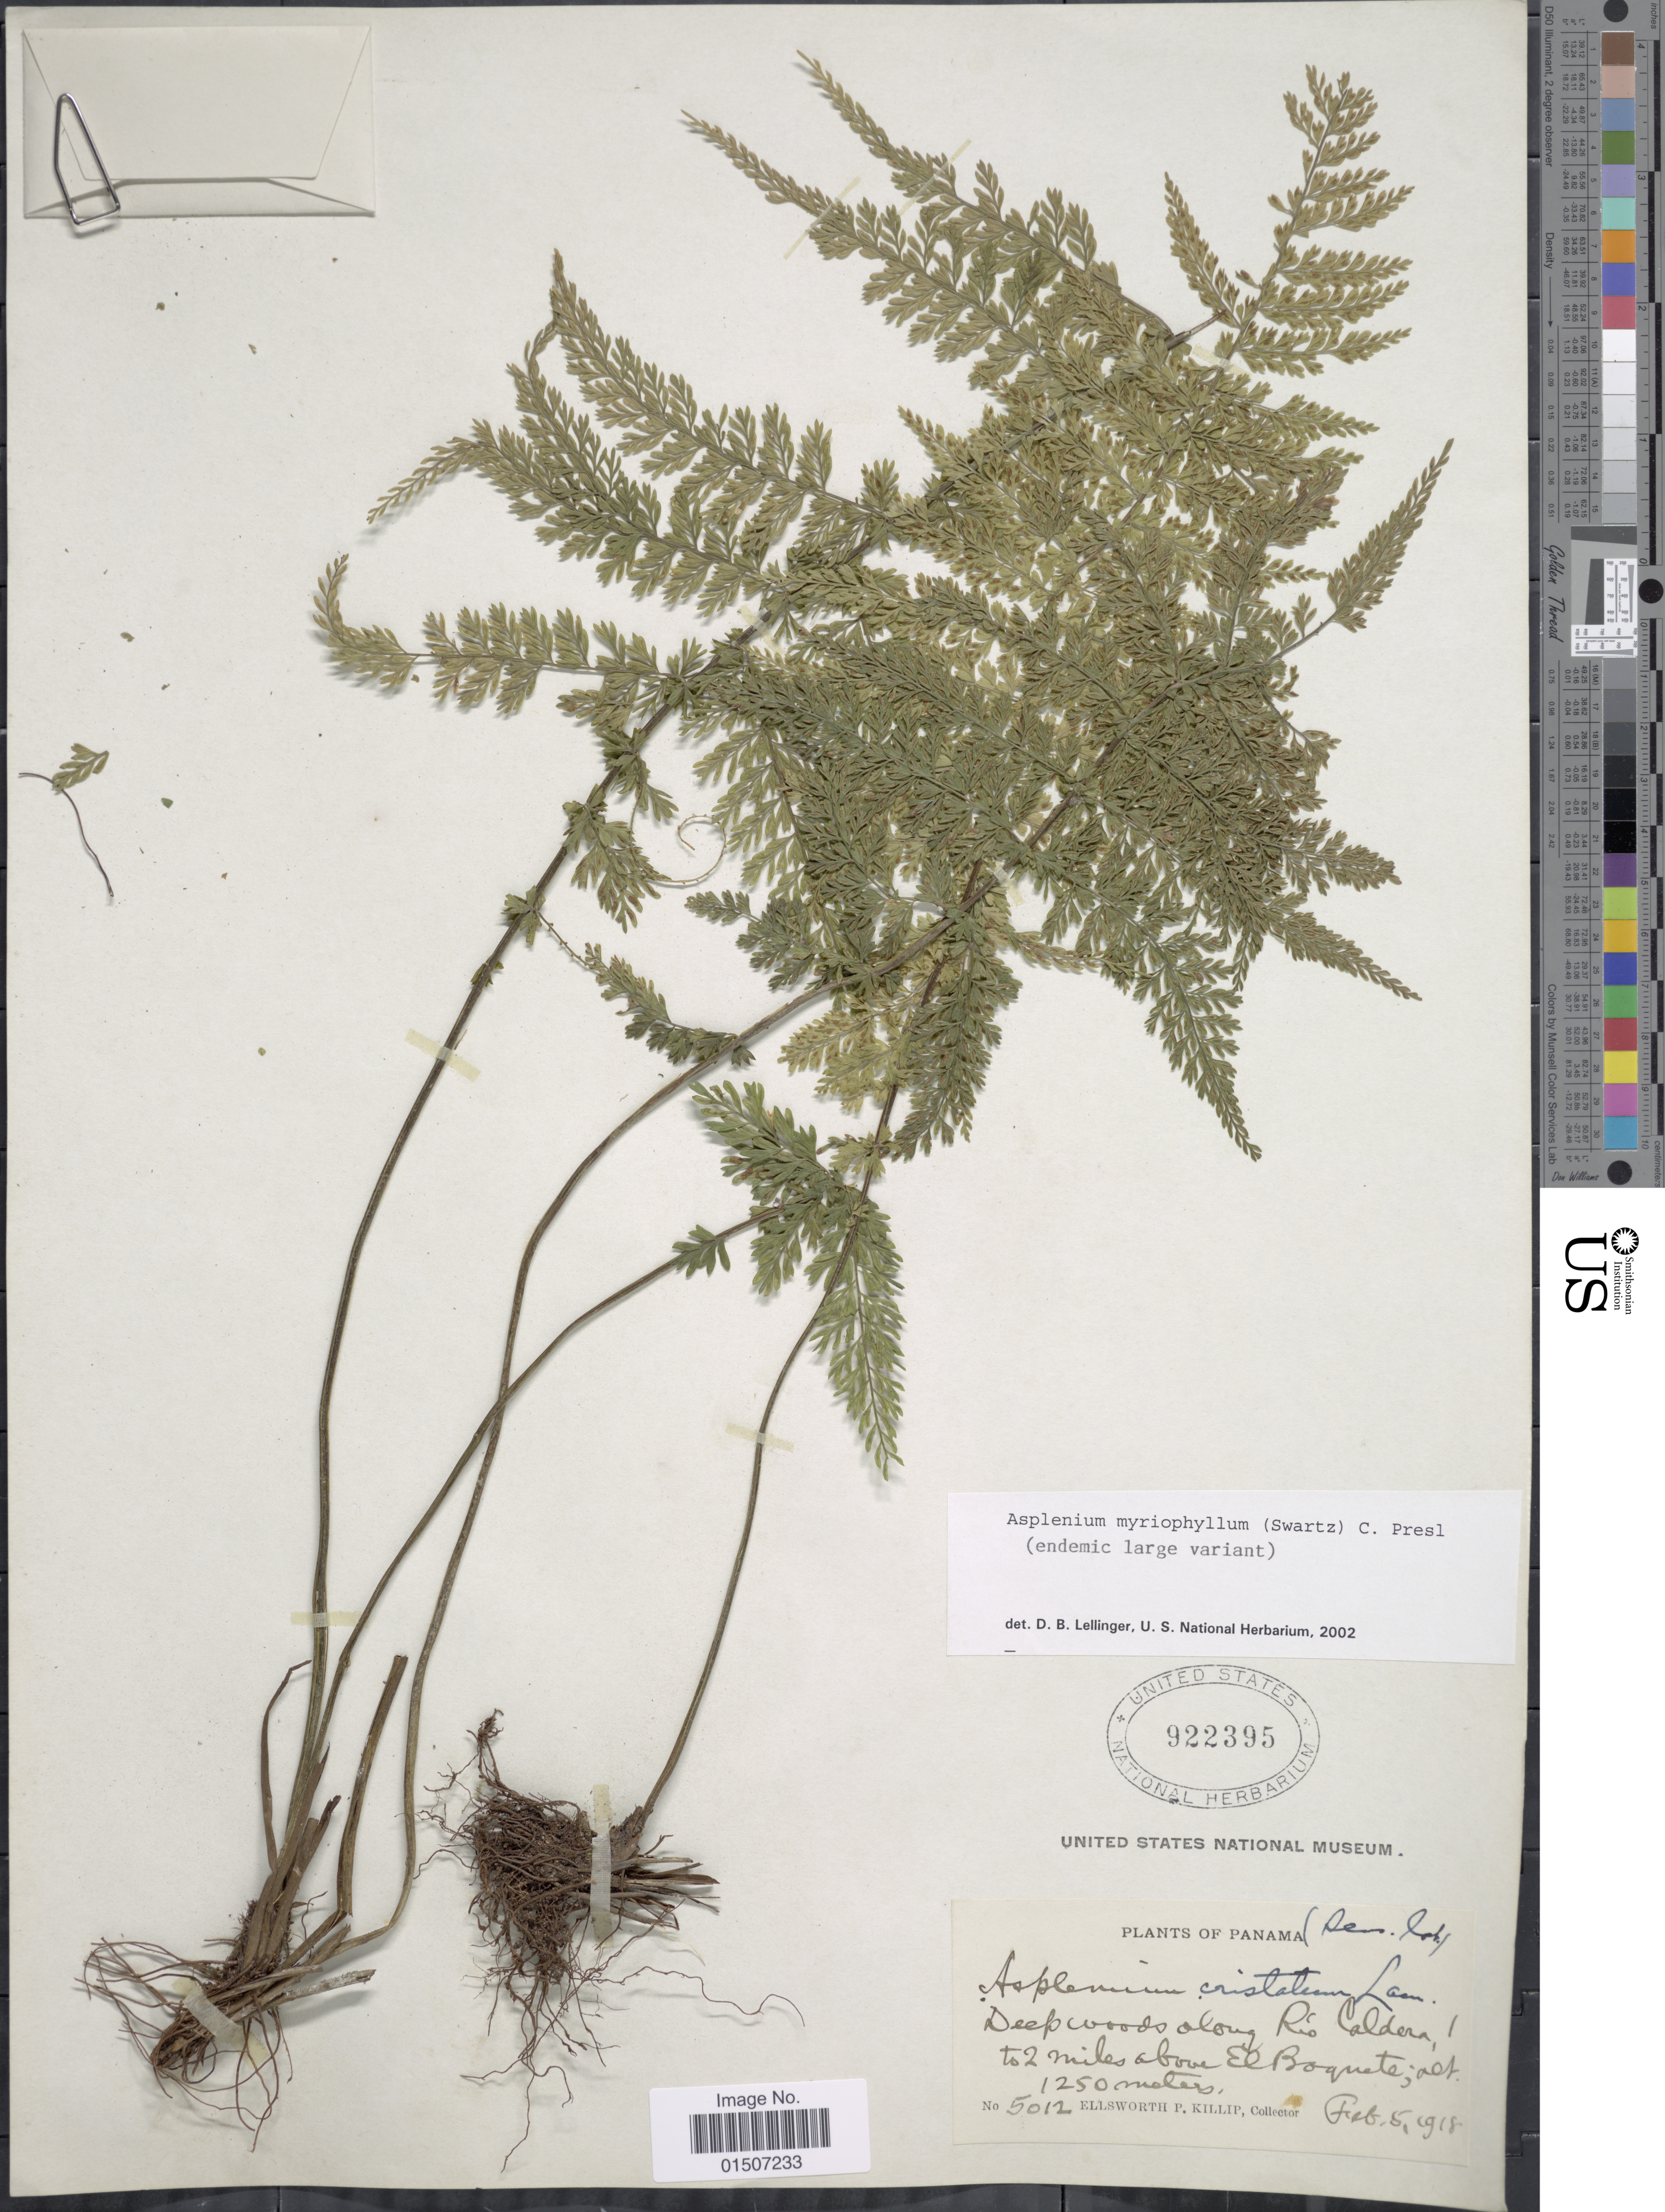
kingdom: Plantae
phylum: Tracheophyta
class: Polypodiopsida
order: Polypodiales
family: Aspleniaceae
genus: Asplenium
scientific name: Asplenium myriophyllum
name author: (Sw.) C. Presl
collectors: E. P. Killip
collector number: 5012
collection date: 1918-02-05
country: Panama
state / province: Panamá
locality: Depp woods along Rio Caldera to 2 miles above El Boquete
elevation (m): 1250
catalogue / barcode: US 922395